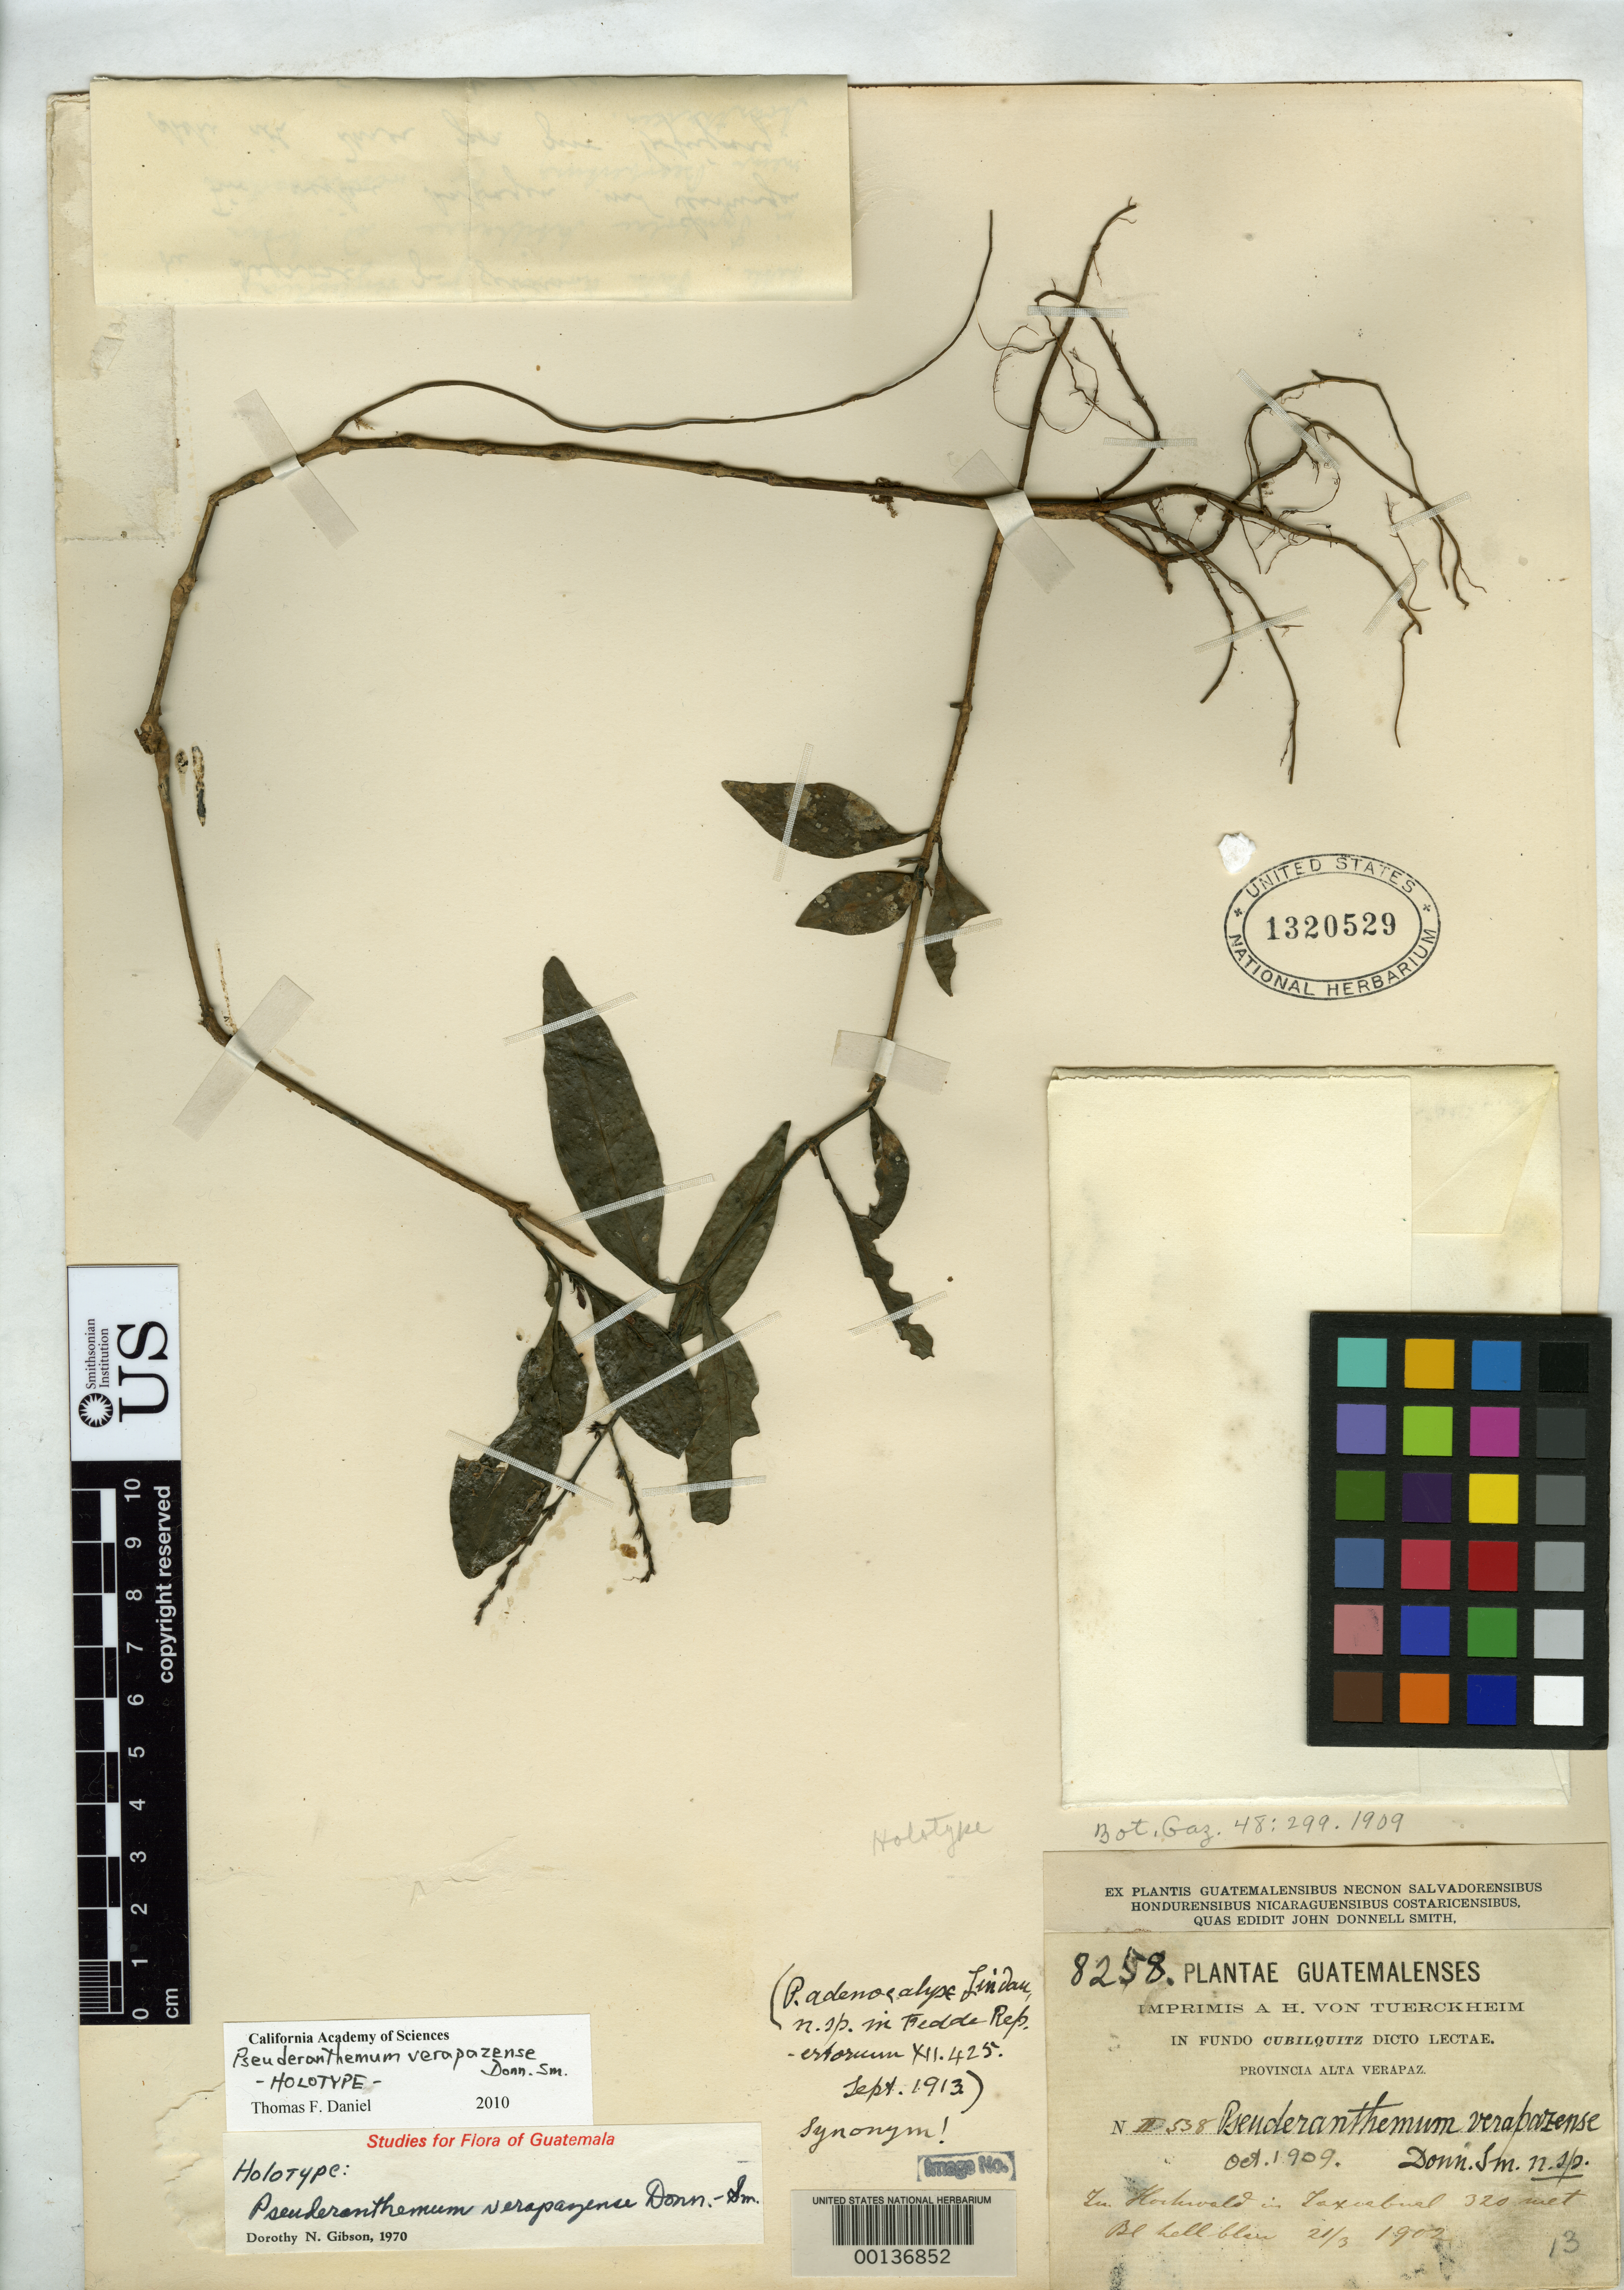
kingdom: Plantae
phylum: Tracheophyta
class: Magnoliopsida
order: Lamiales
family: Acanthaceae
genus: Pseuderanthemum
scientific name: Pseuderanthemum verapazense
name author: Donn. Sm.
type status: Holotype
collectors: H. von Türckheim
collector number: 8258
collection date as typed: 21 Mar 1902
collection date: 1902-03-21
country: Guatemala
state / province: Alta Verapaz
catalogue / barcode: US 1328529